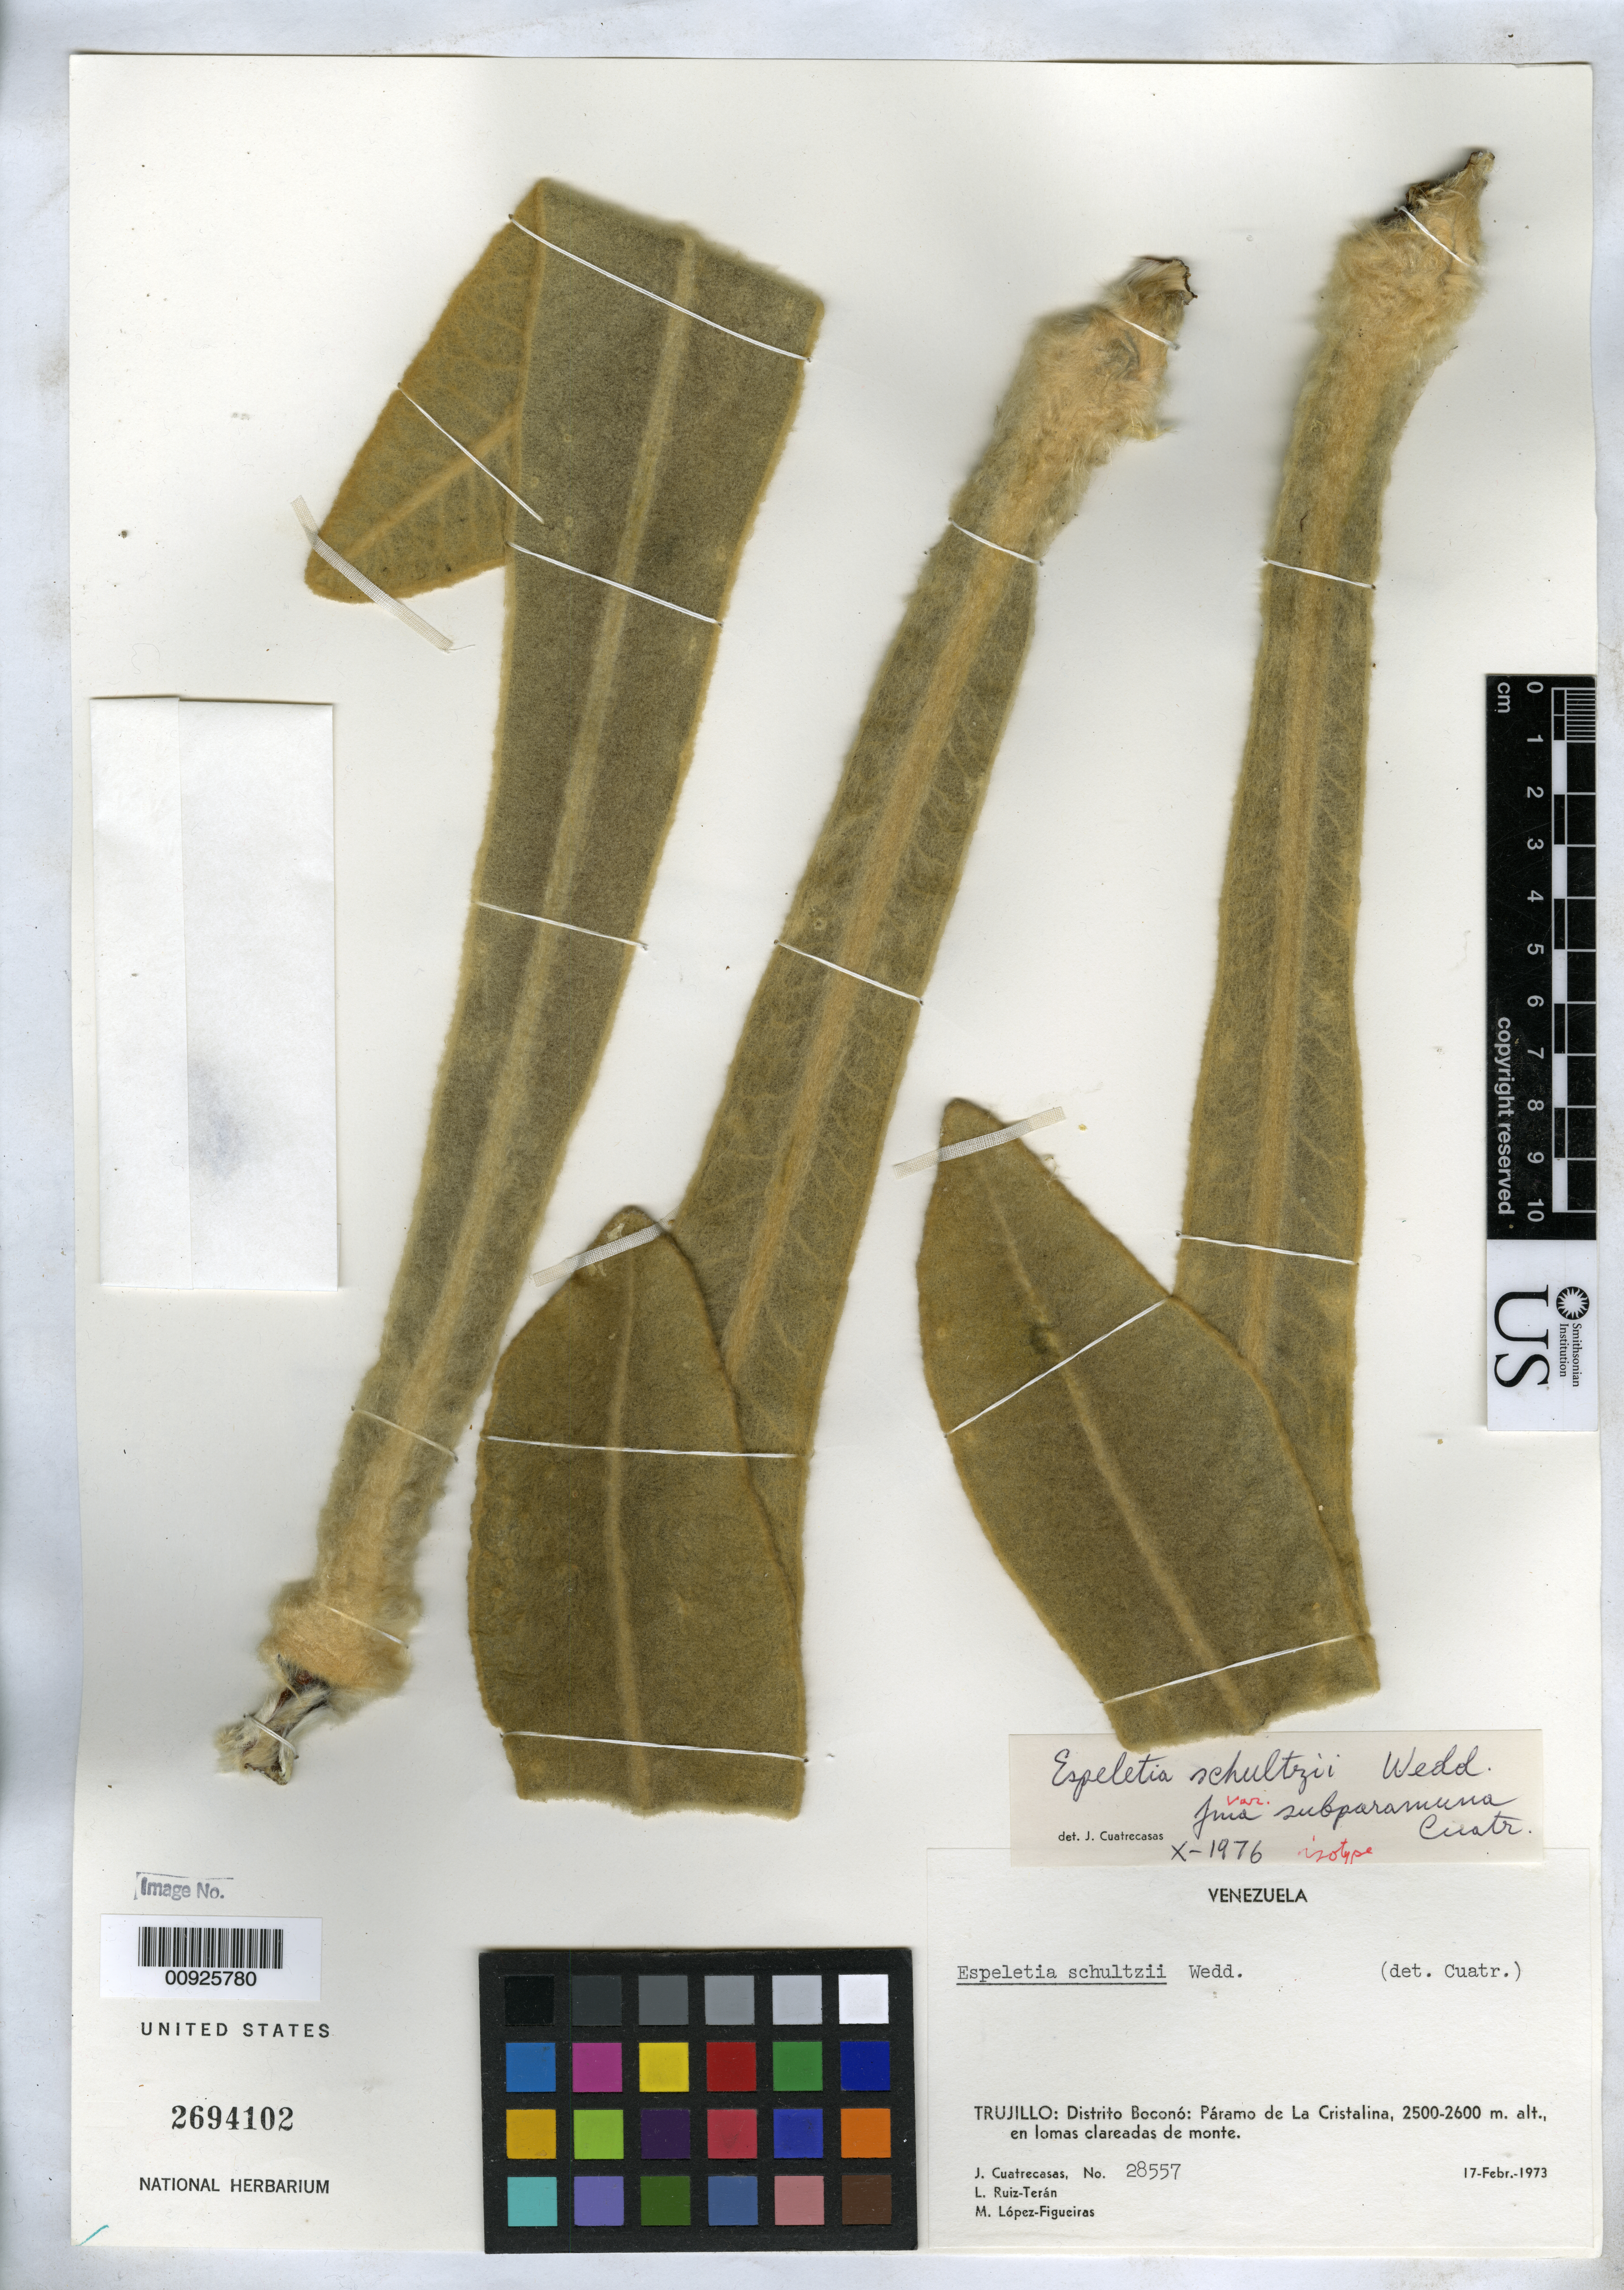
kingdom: Plantae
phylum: Tracheophyta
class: Magnoliopsida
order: Asterales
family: Asteraceae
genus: Espeletia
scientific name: Espeletia schultzii var. subparamuna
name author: Cuatrec.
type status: Isotype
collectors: J. Cuatrecasas, L. E. Ruíz-Terán & M. López Figueiras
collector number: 28557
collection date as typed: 17 Feb 1973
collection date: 1973-02-17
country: Venezuela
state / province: Trujillo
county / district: Bocono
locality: Páramo de La Cristalina, Lomas Clareados de Monte. [Páramo de La Cristalina, sunlit (?) hills of Monte.]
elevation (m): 2500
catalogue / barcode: US 2694102